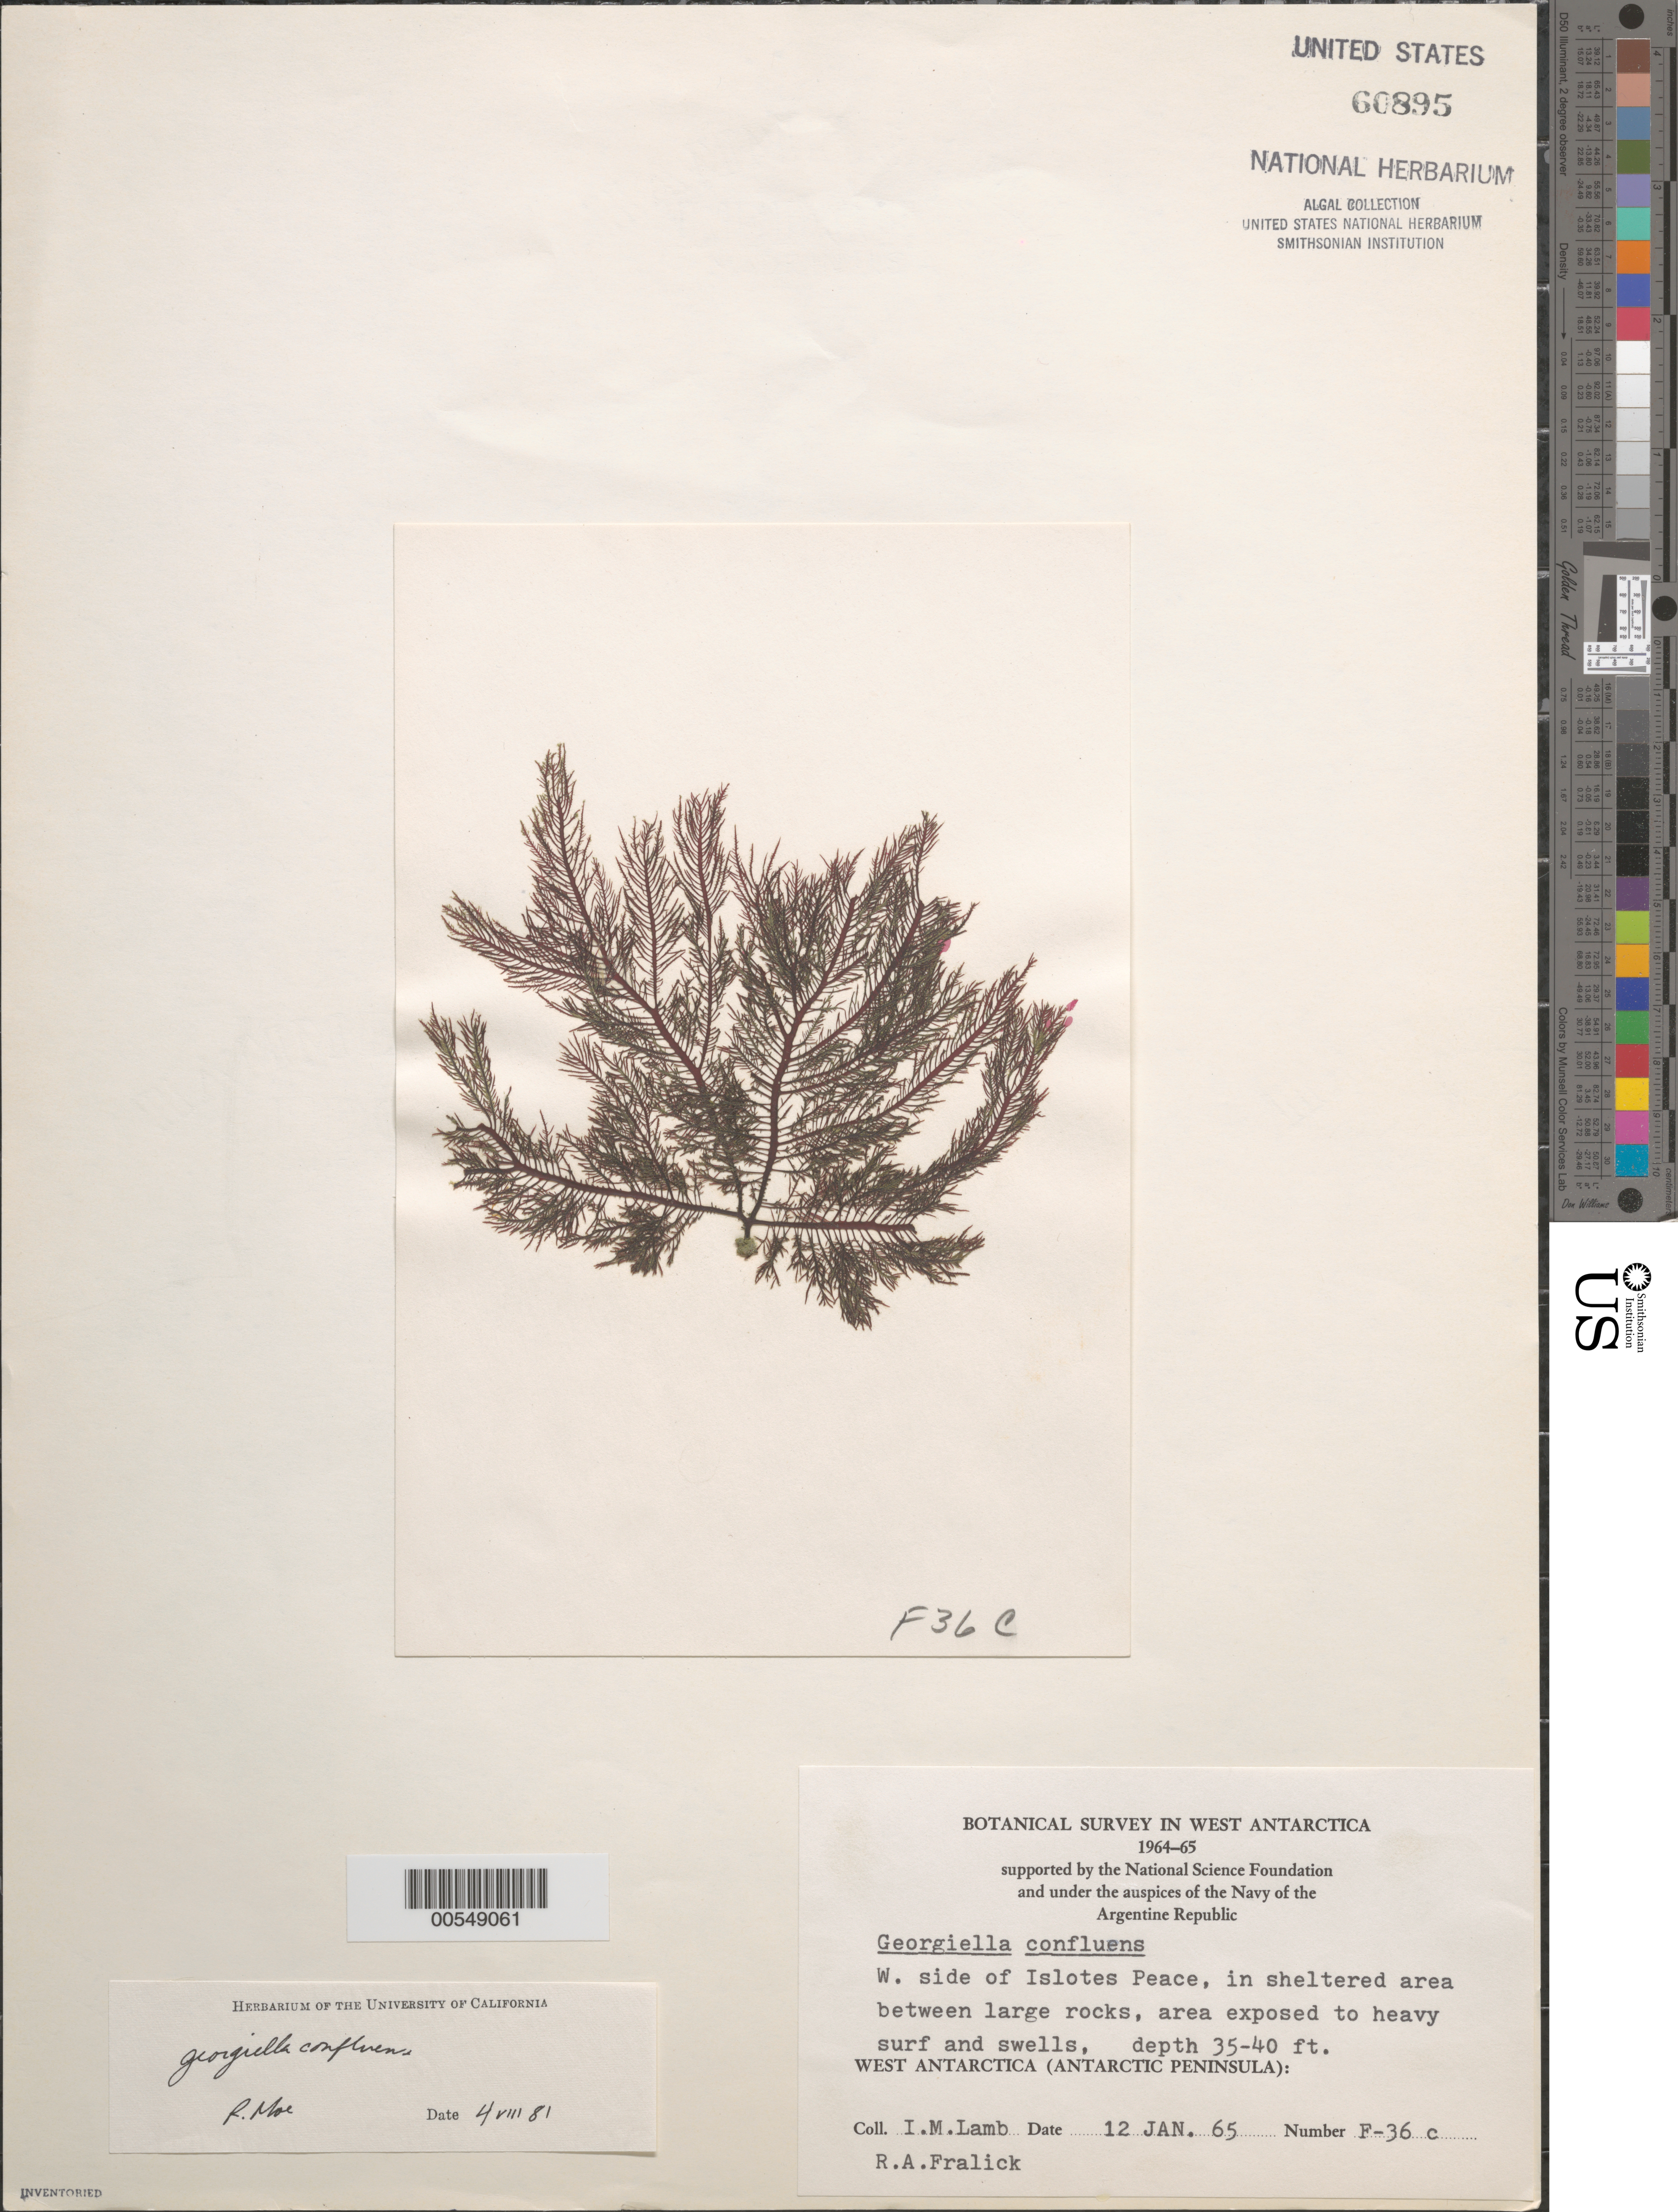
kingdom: Plantae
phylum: Rhodophyta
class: Florideophyceae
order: Ceramiales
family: Wrangeliaceae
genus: Georgiella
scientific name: Georgiella confluens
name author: (Reinsch) Kylin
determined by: Moe, R. L.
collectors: I. M. Lamb & R. Fralick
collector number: F-36c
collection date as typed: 12 Jan 1965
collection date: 1965-01-12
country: Antarctica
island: Islotes Place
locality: Off Eta Island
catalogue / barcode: US 60895